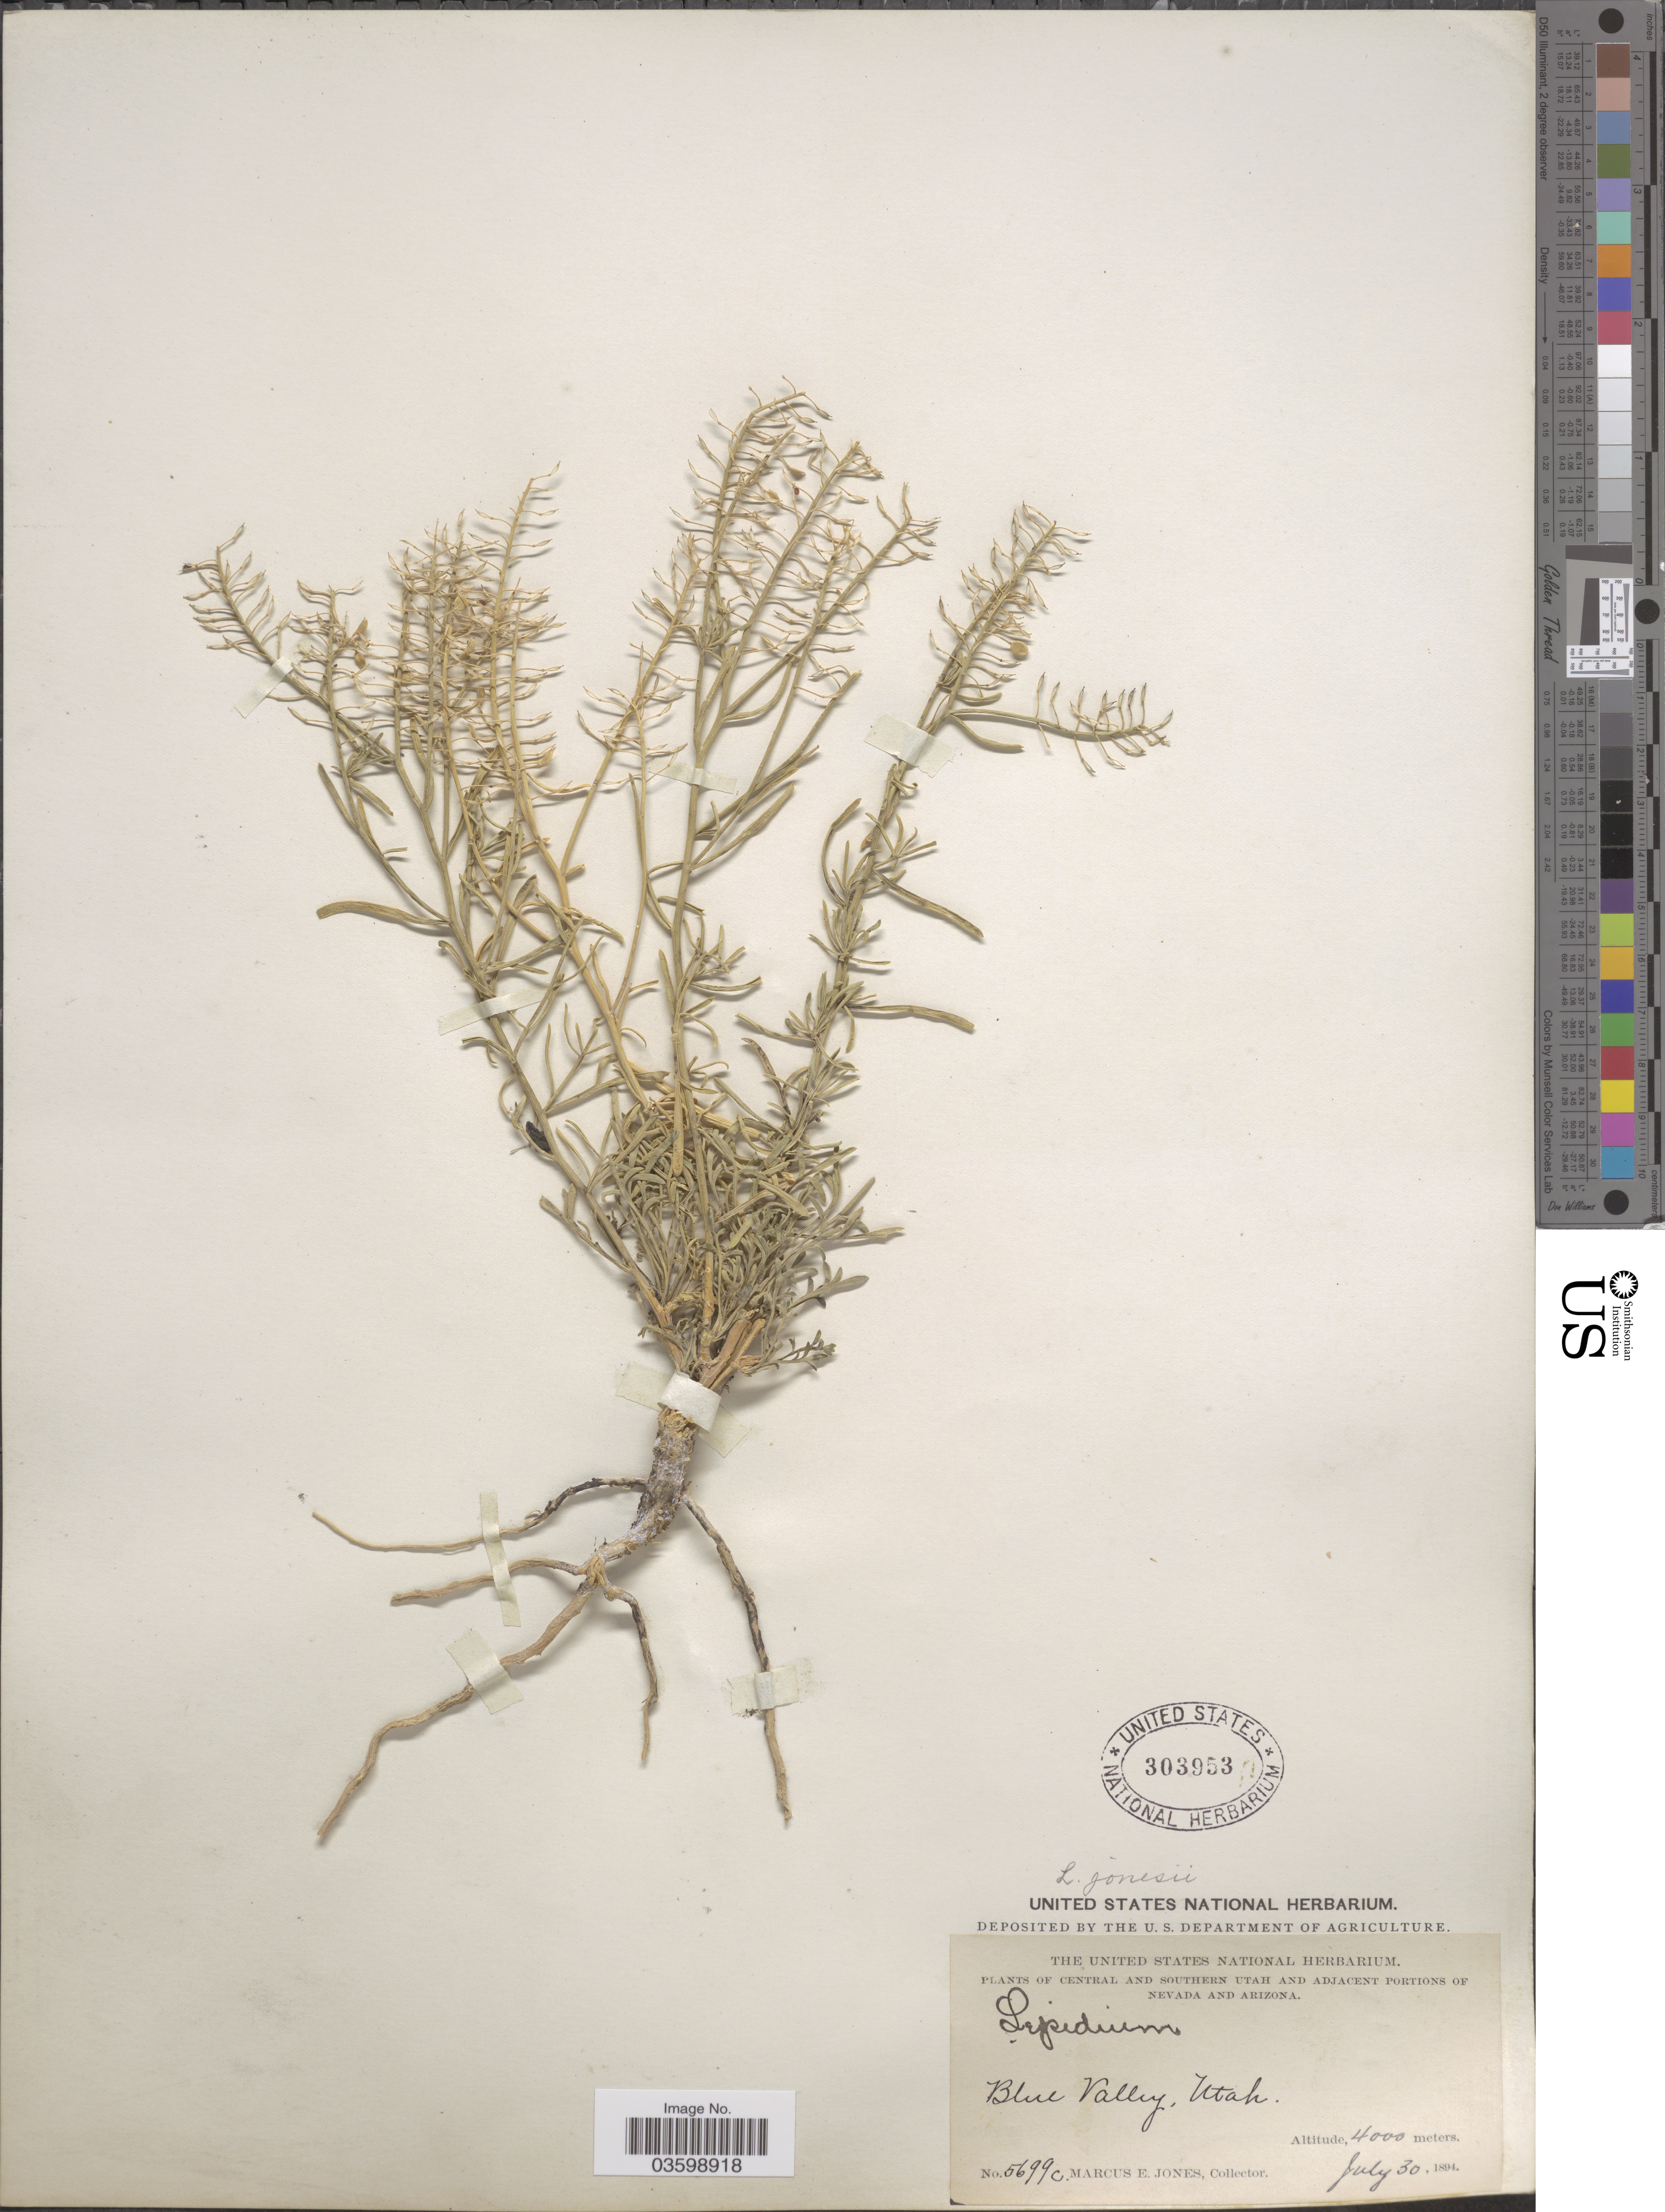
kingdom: Plantae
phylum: Tracheophyta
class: Magnoliopsida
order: Brassicales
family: Brassicaceae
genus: Lepidium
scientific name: Lepidium montanum var. jonesii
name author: (Rydb.) C.L. Hitchc.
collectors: M. E. Jones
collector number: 5699c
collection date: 1894-07-30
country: United States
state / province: Utah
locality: Central and Southern Utah. Blue Valley.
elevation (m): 4000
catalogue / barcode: US 303953